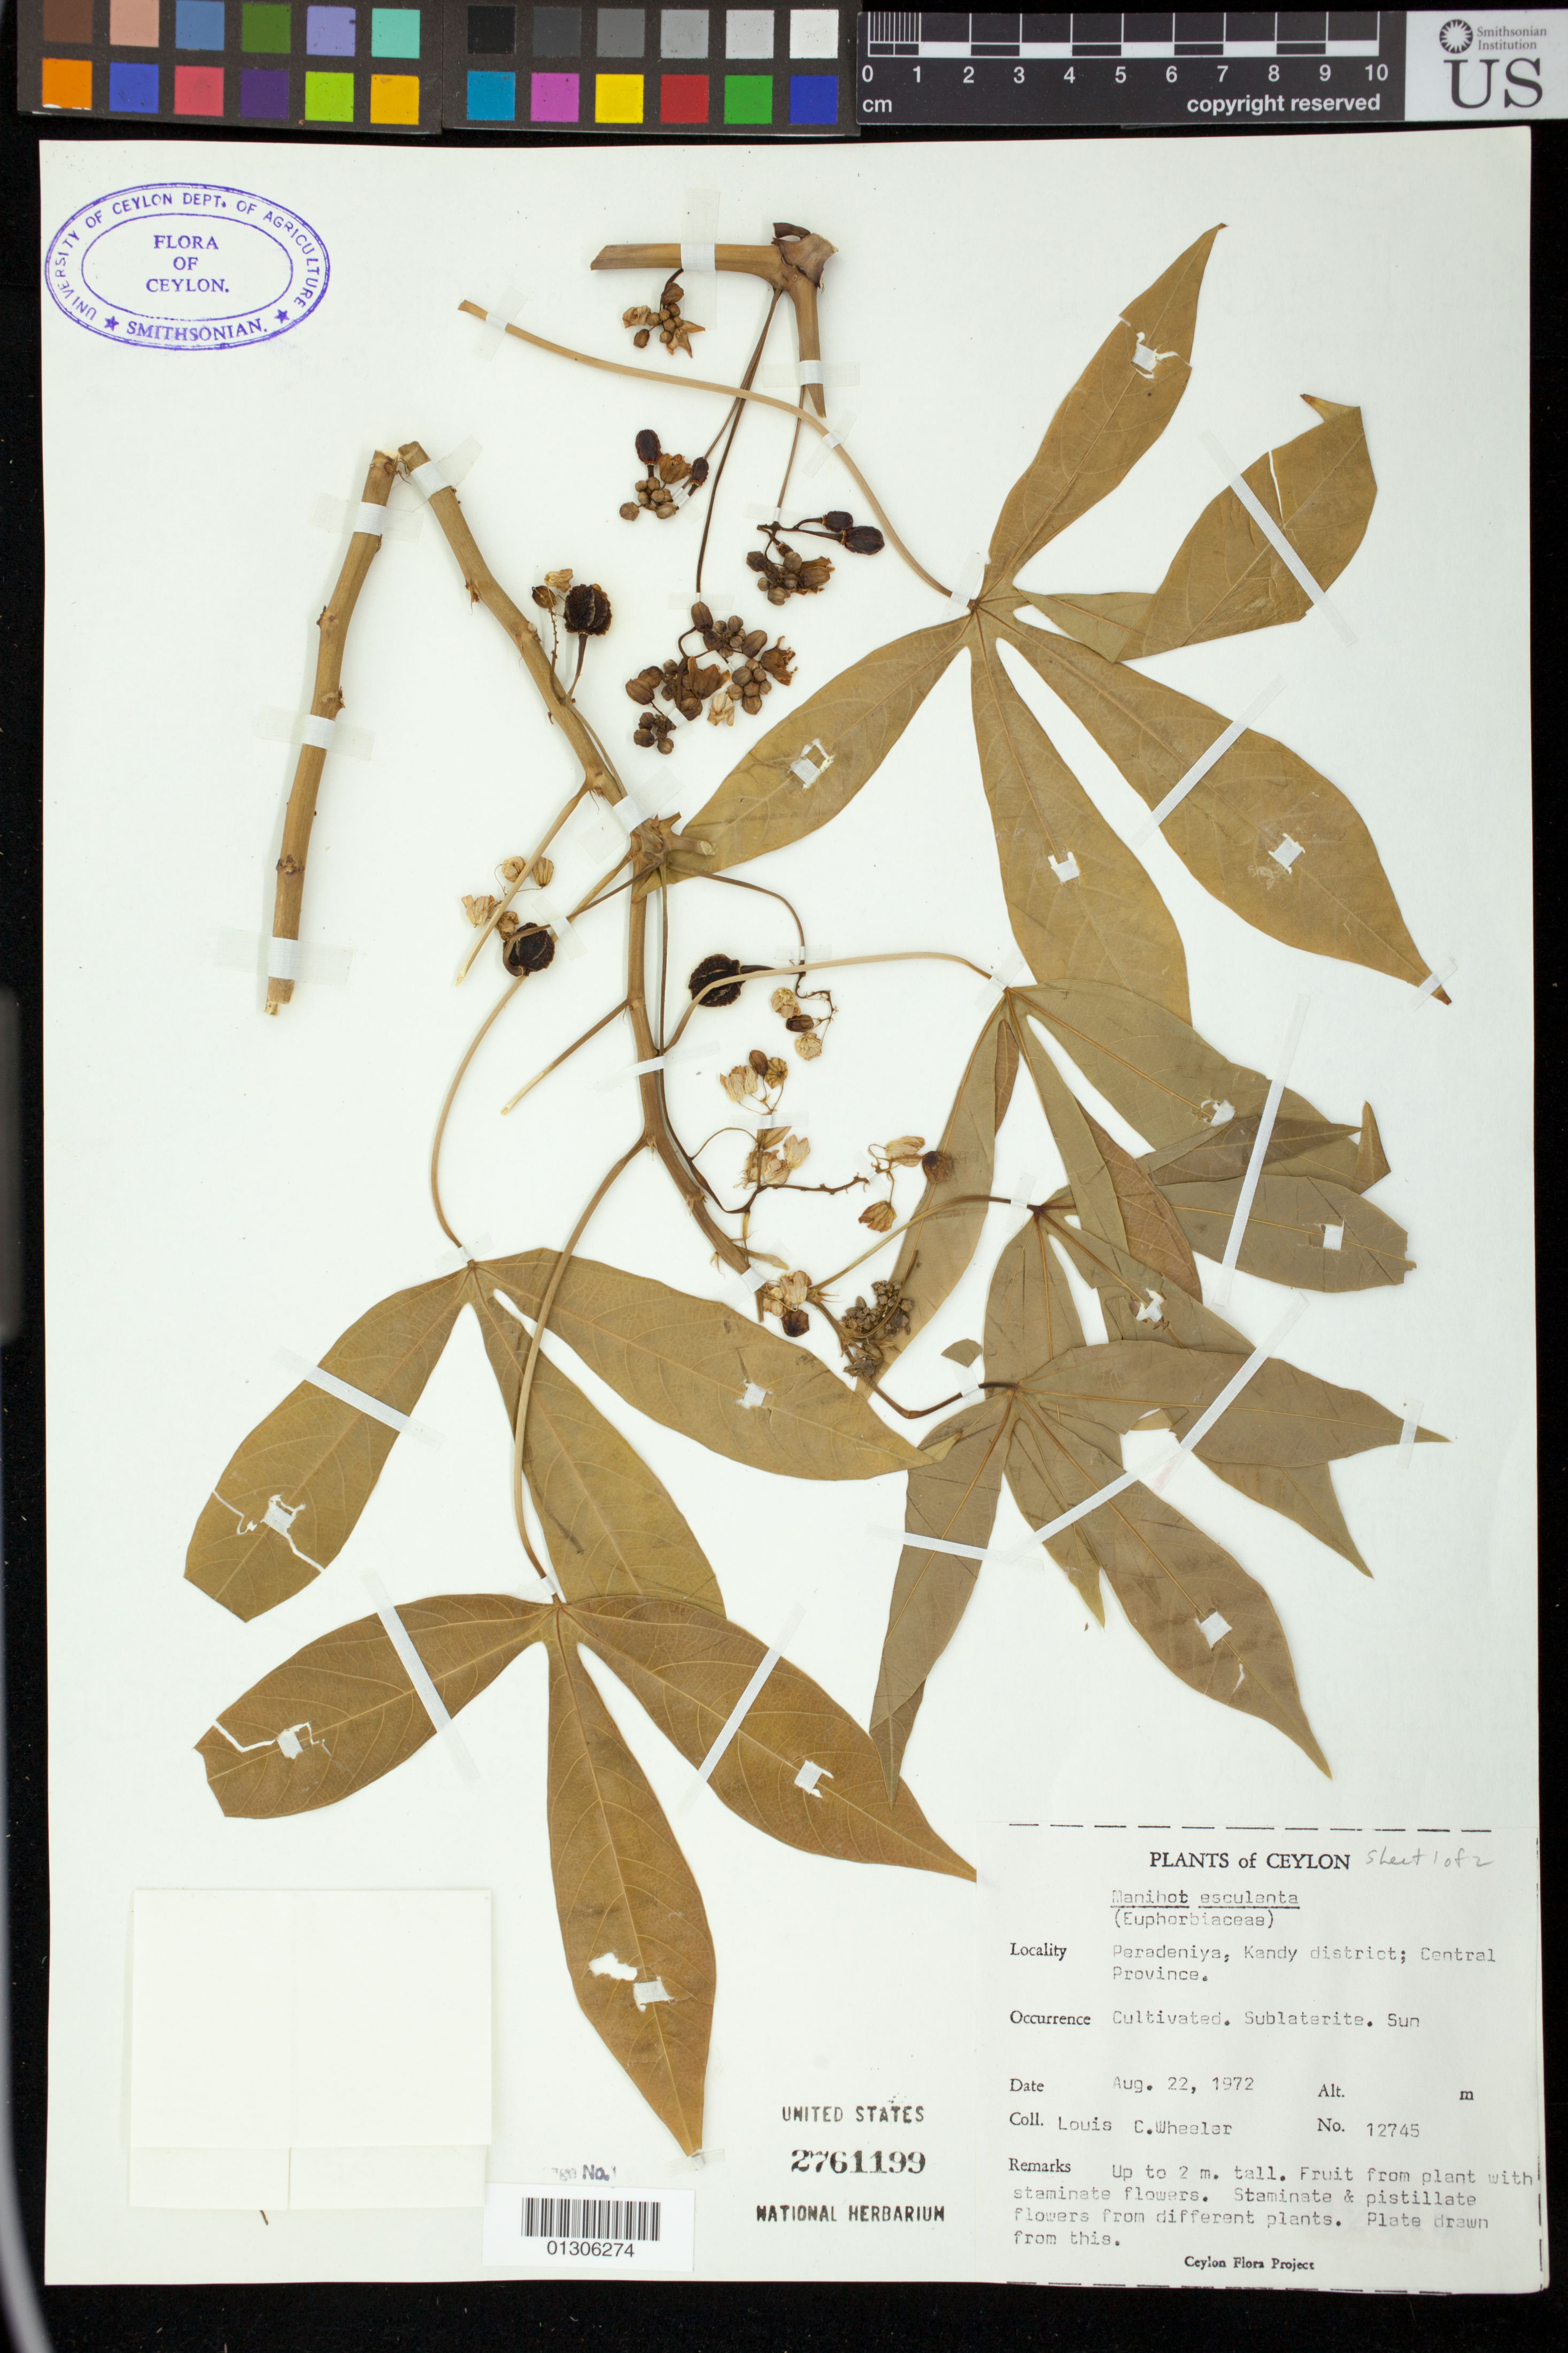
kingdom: Plantae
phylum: Tracheophyta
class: Magnoliopsida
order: Malpighiales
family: Euphorbiaceae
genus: Manihot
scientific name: Manihot esculenta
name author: Crantz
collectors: L. C. Wheeler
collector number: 12745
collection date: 1972-08-22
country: Sri Lanka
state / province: Central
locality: Paradeniya, Kandy district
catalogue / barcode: US 2761199